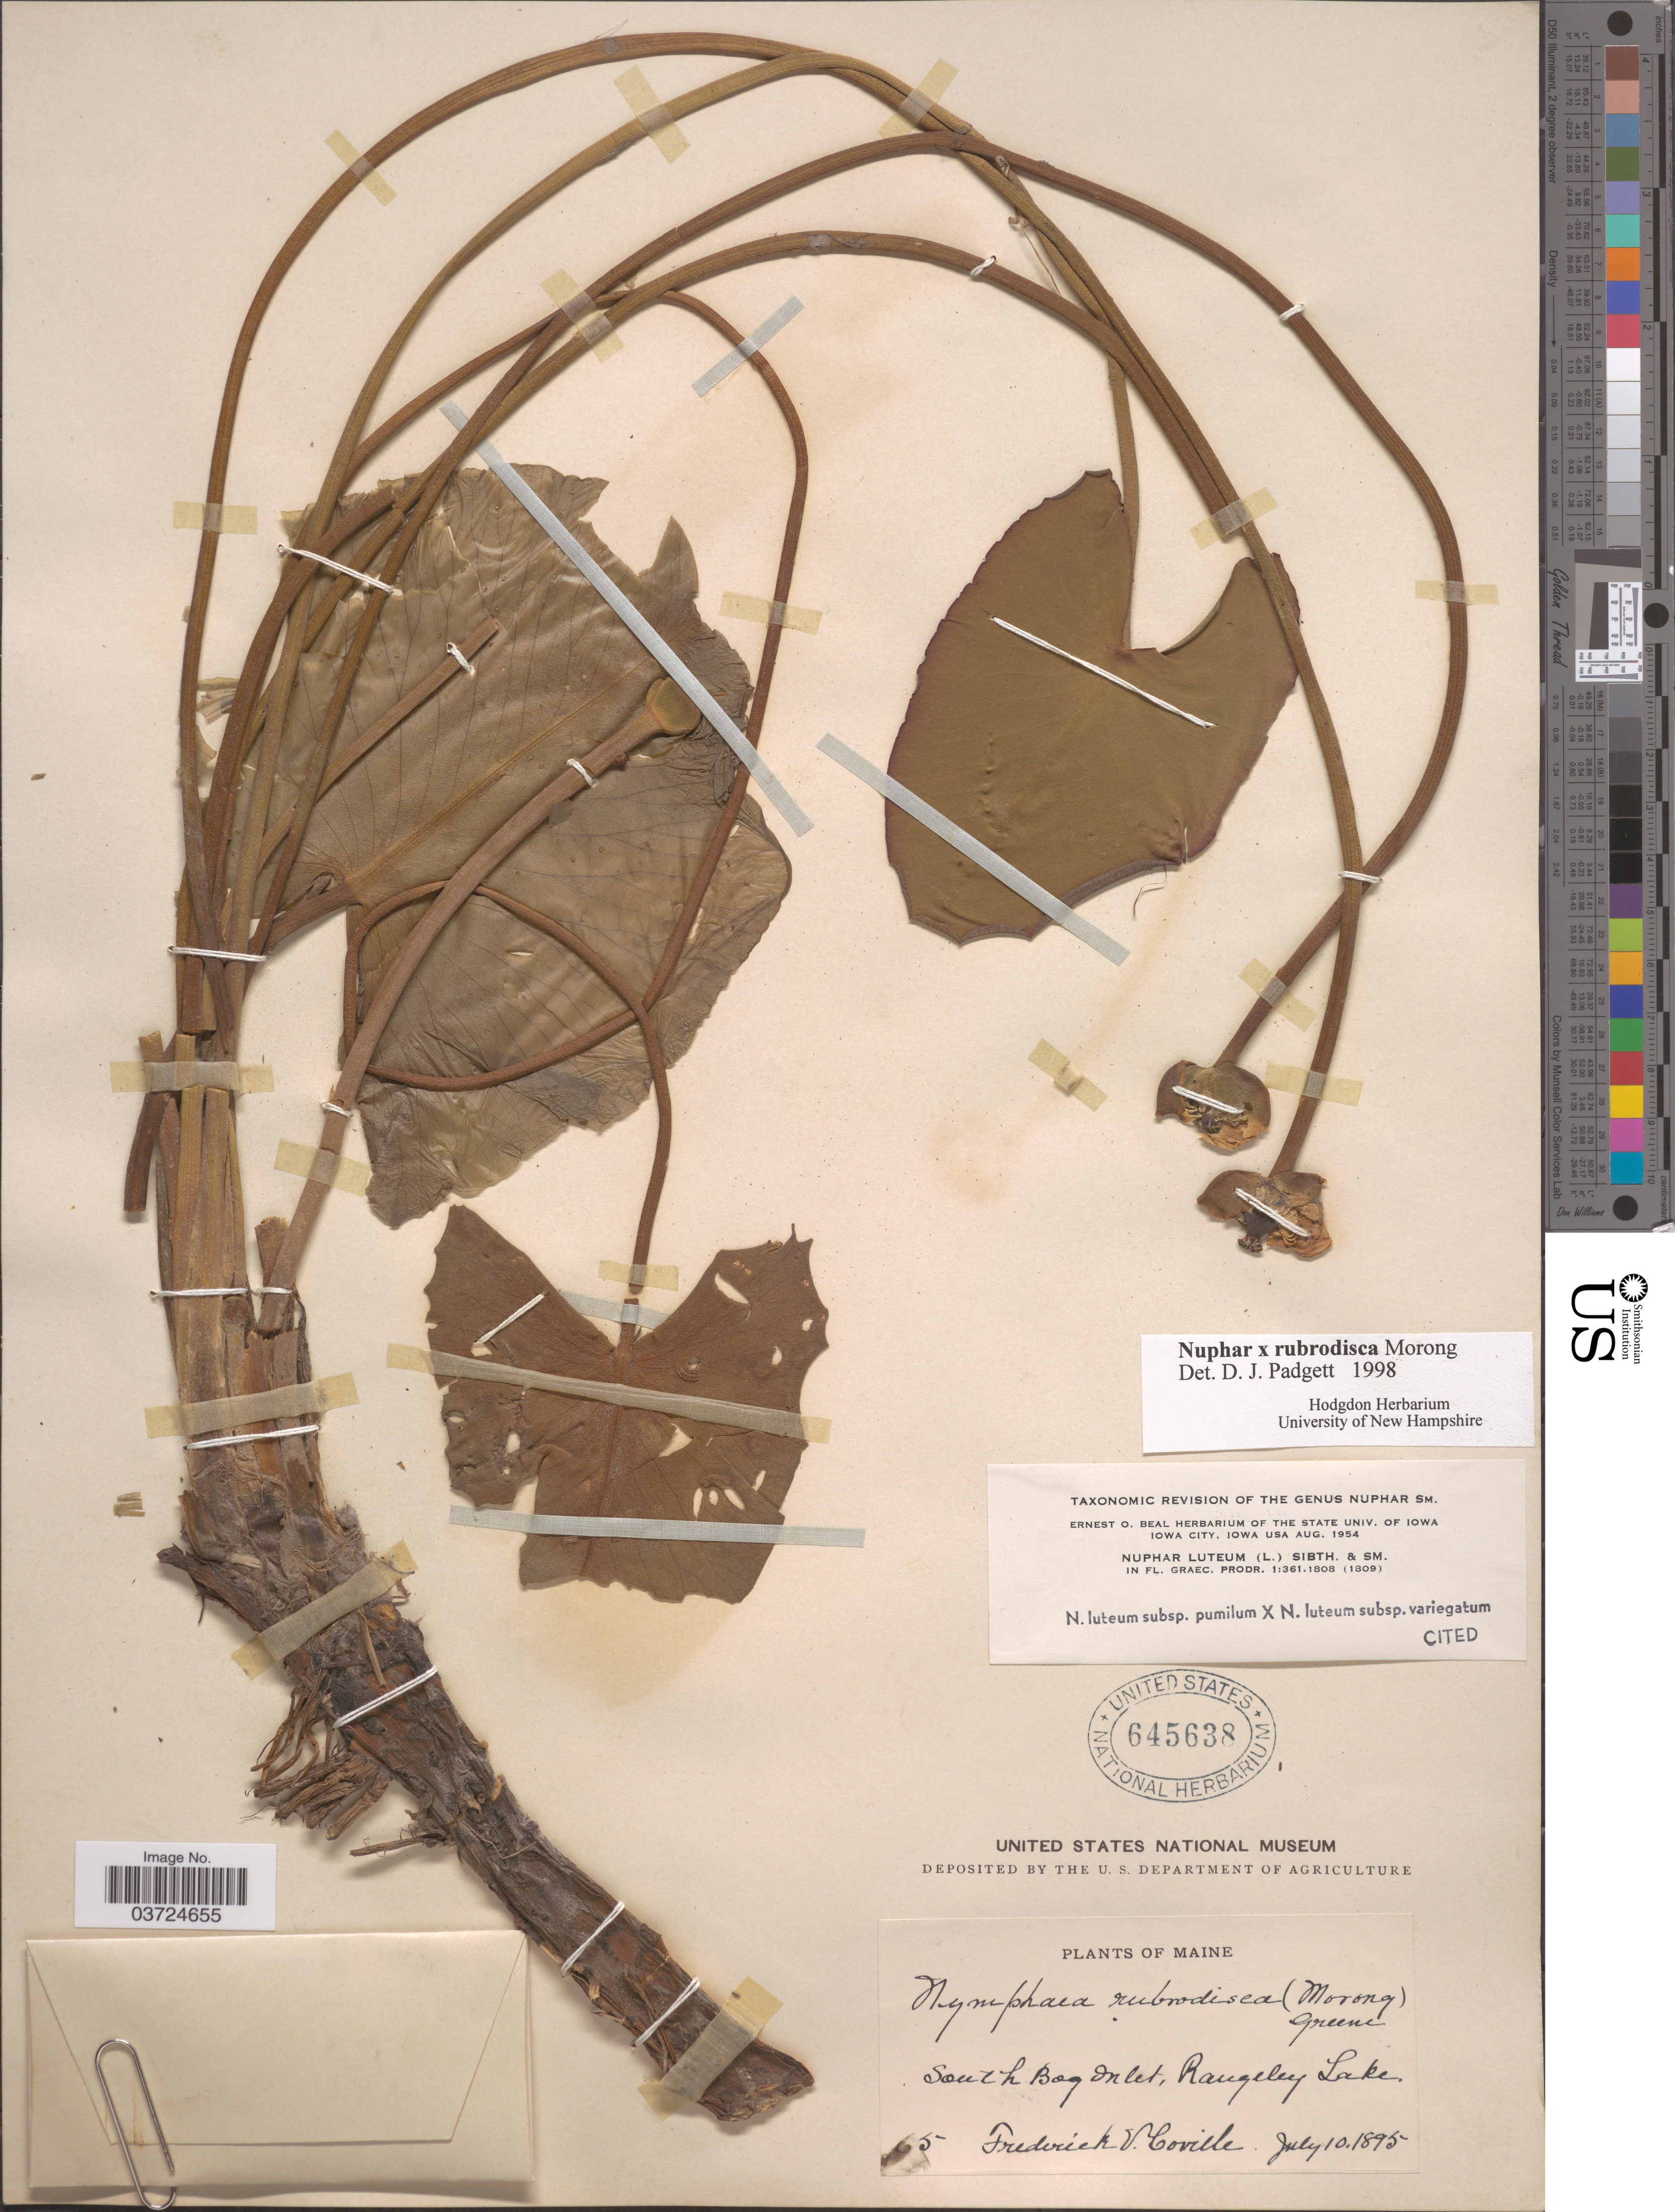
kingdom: Plantae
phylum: Tracheophyta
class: Magnoliopsida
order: Nymphaeales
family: Nymphaeaceae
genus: Nuphar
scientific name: Nuphar rubrodisca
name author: Morong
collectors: F. V. Coville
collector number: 62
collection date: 1895-07-10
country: United States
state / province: Maine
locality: South Bog Inlet, Rangeley Lake.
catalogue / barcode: US 645638